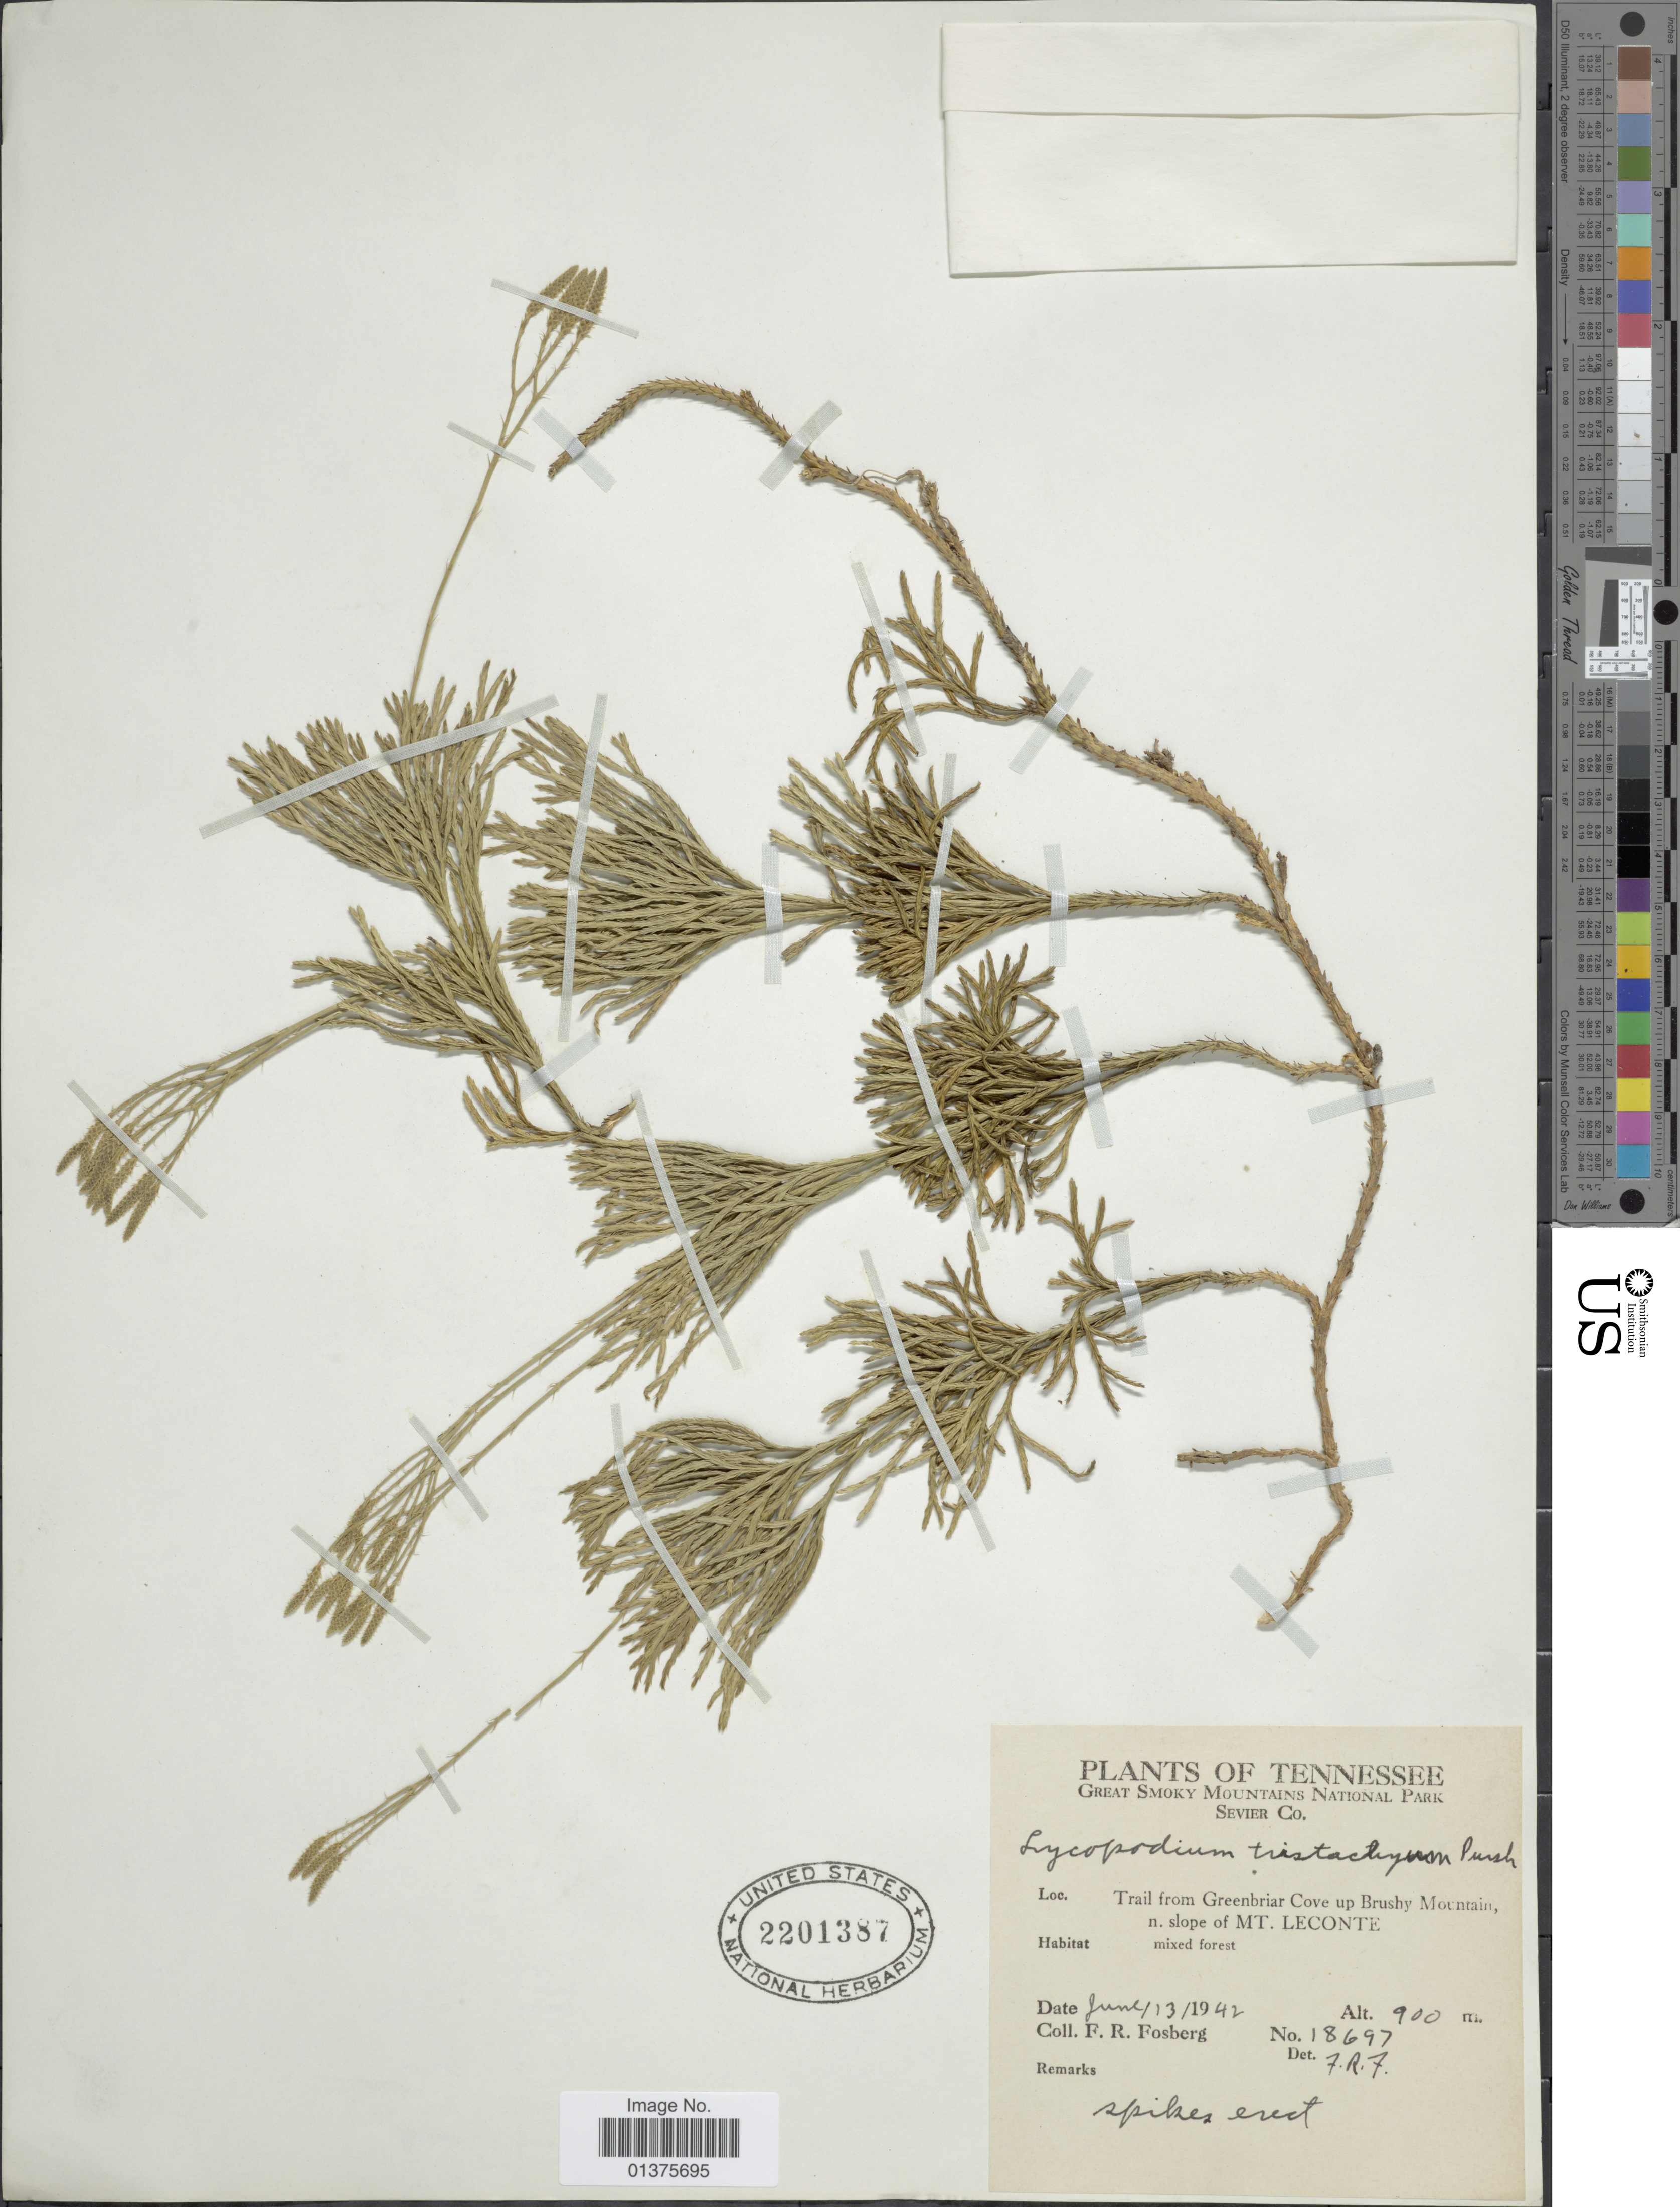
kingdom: Plantae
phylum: Tracheophyta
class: Lycopodiopsida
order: Lycopodiales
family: Lycopodiaceae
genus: Diphasiastrum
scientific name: Diphasiastrum tristachyum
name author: (Pursh) Holub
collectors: F. R. Fosberg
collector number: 18697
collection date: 1942-06-13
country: United States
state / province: Tennessee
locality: Great Smoky Mountains National Park, Sevier Co., Trail from Greenbriat Cove Brushy Mountain n. slope of mT. Leconte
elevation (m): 900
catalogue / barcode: US 2201387